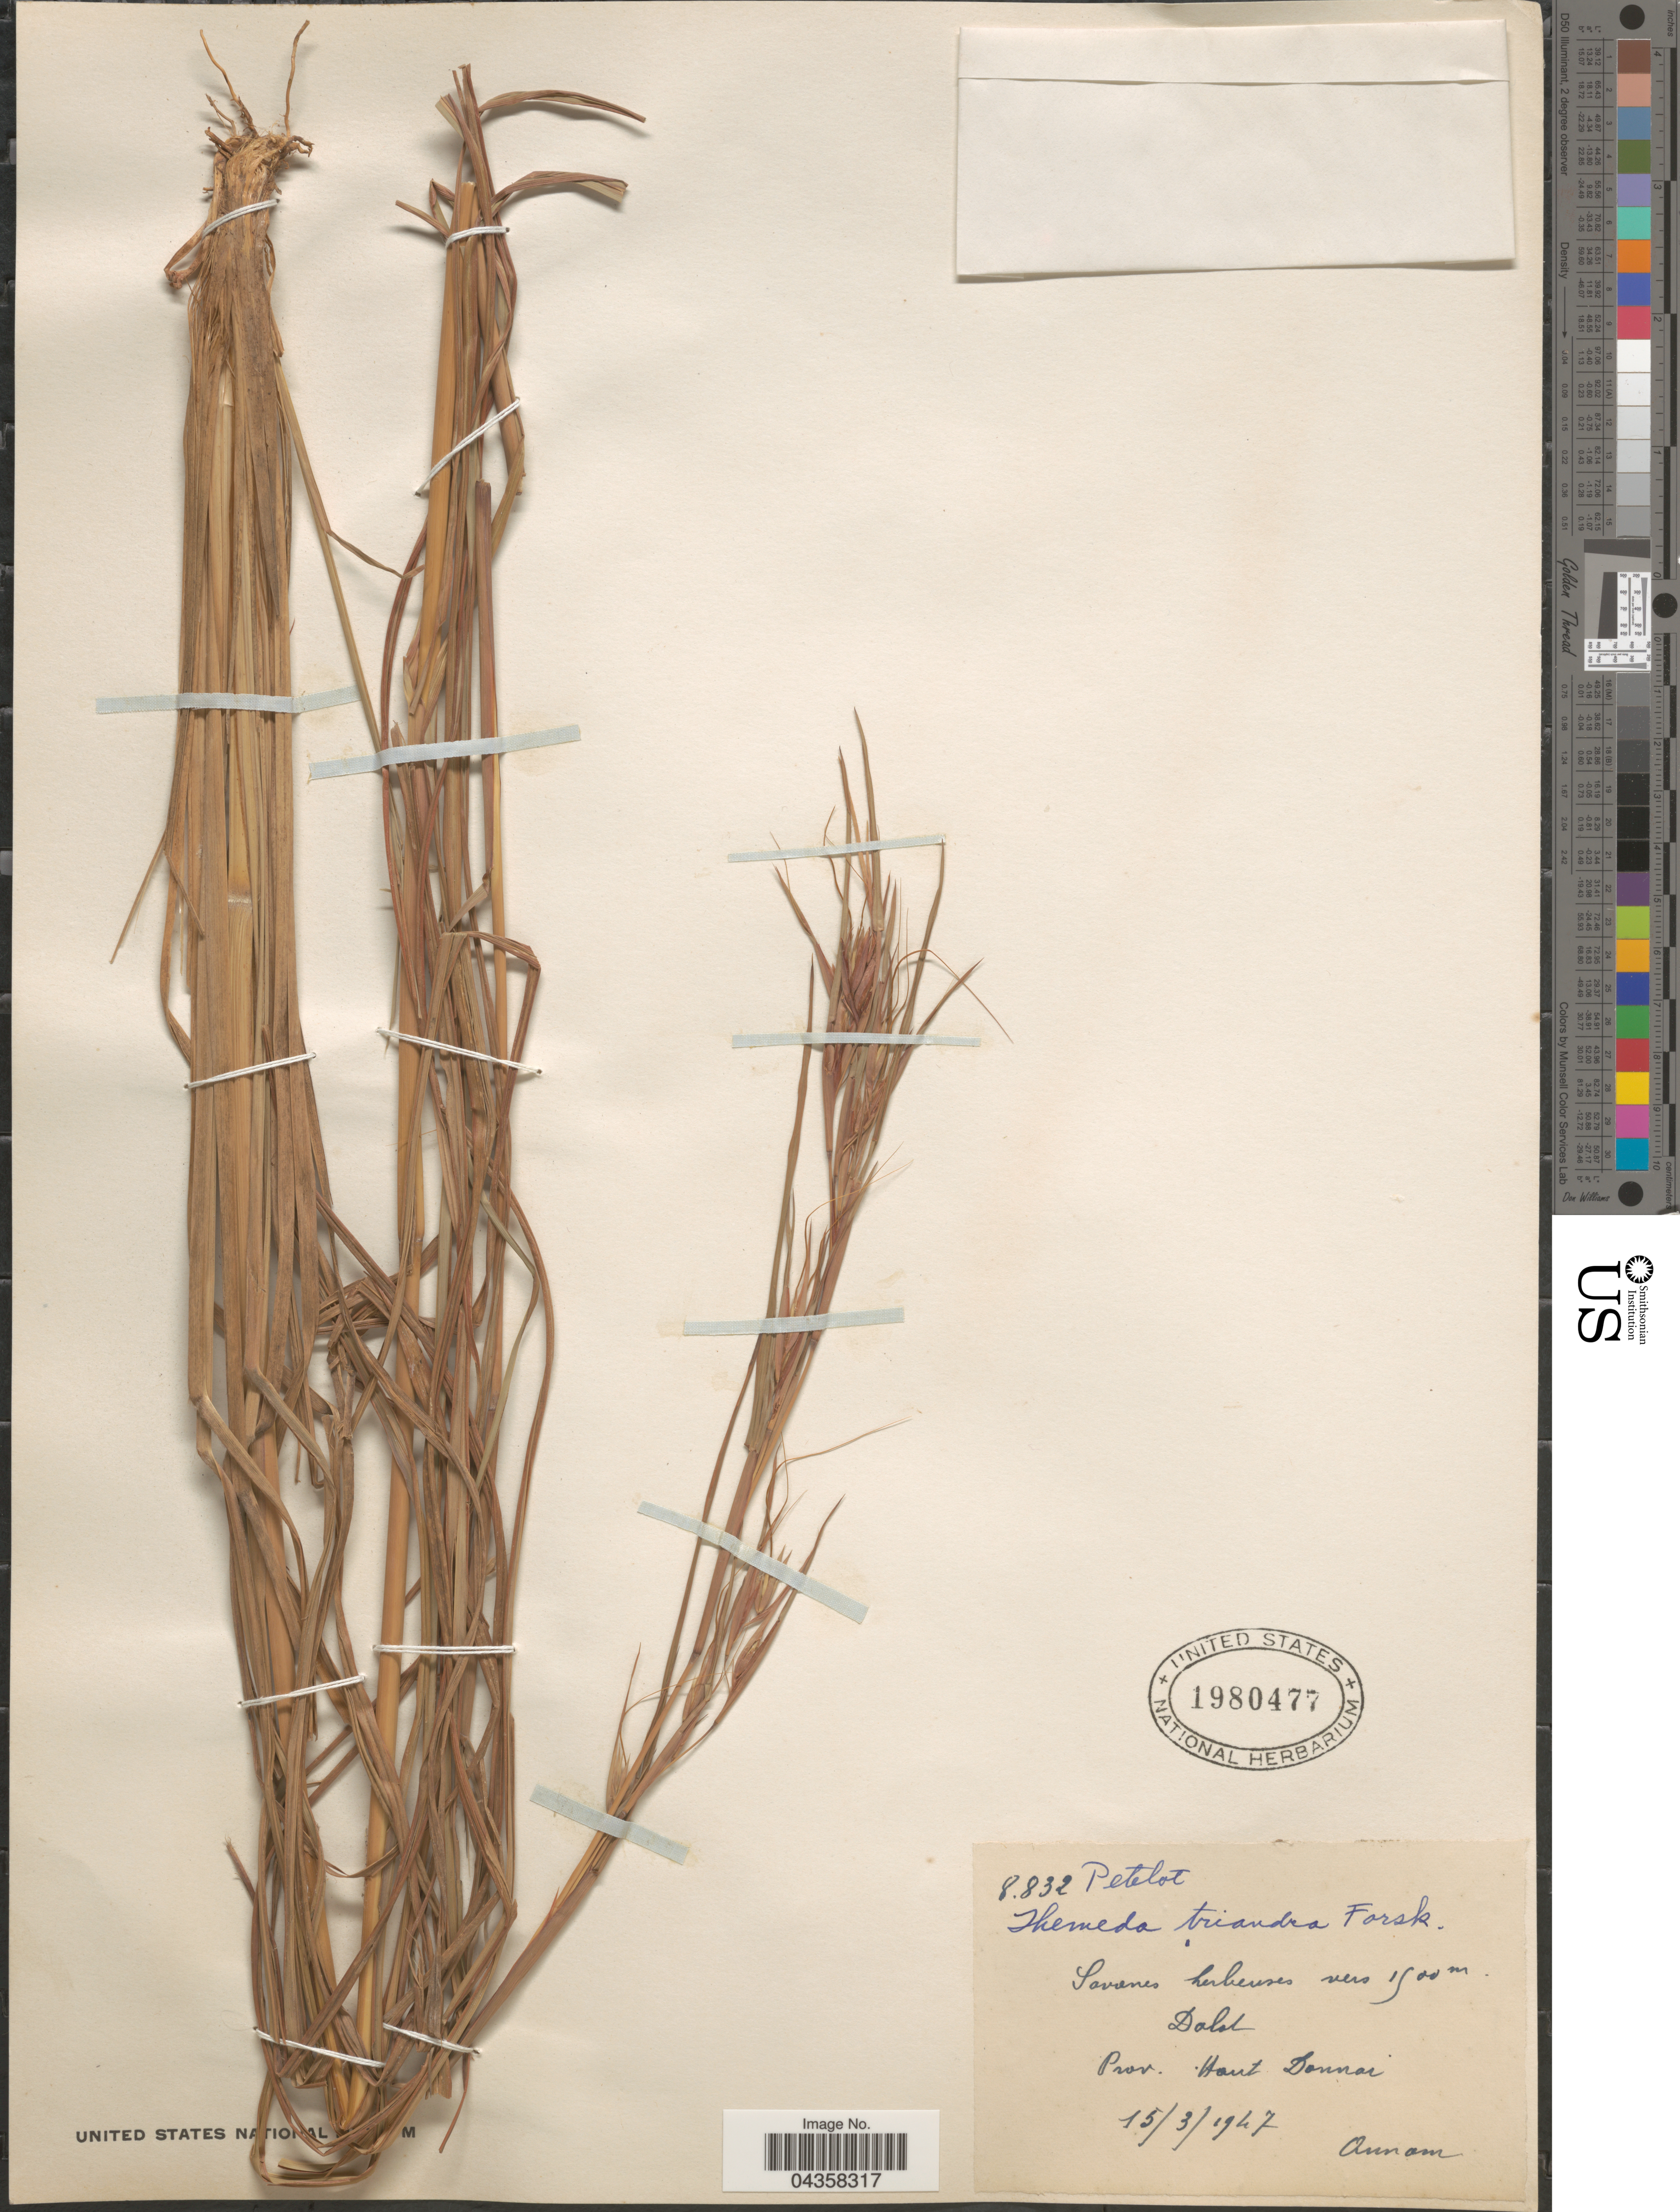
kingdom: Plantae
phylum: Tracheophyta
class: Liliopsida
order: Poales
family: Poaceae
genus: Themeda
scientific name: Themeda triandra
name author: Forssk.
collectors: Pételot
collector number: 8832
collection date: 1947-03-15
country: Vietnam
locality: Dalot. Prov. Haut Donnai. Annam.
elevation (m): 1500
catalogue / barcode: US 1980477